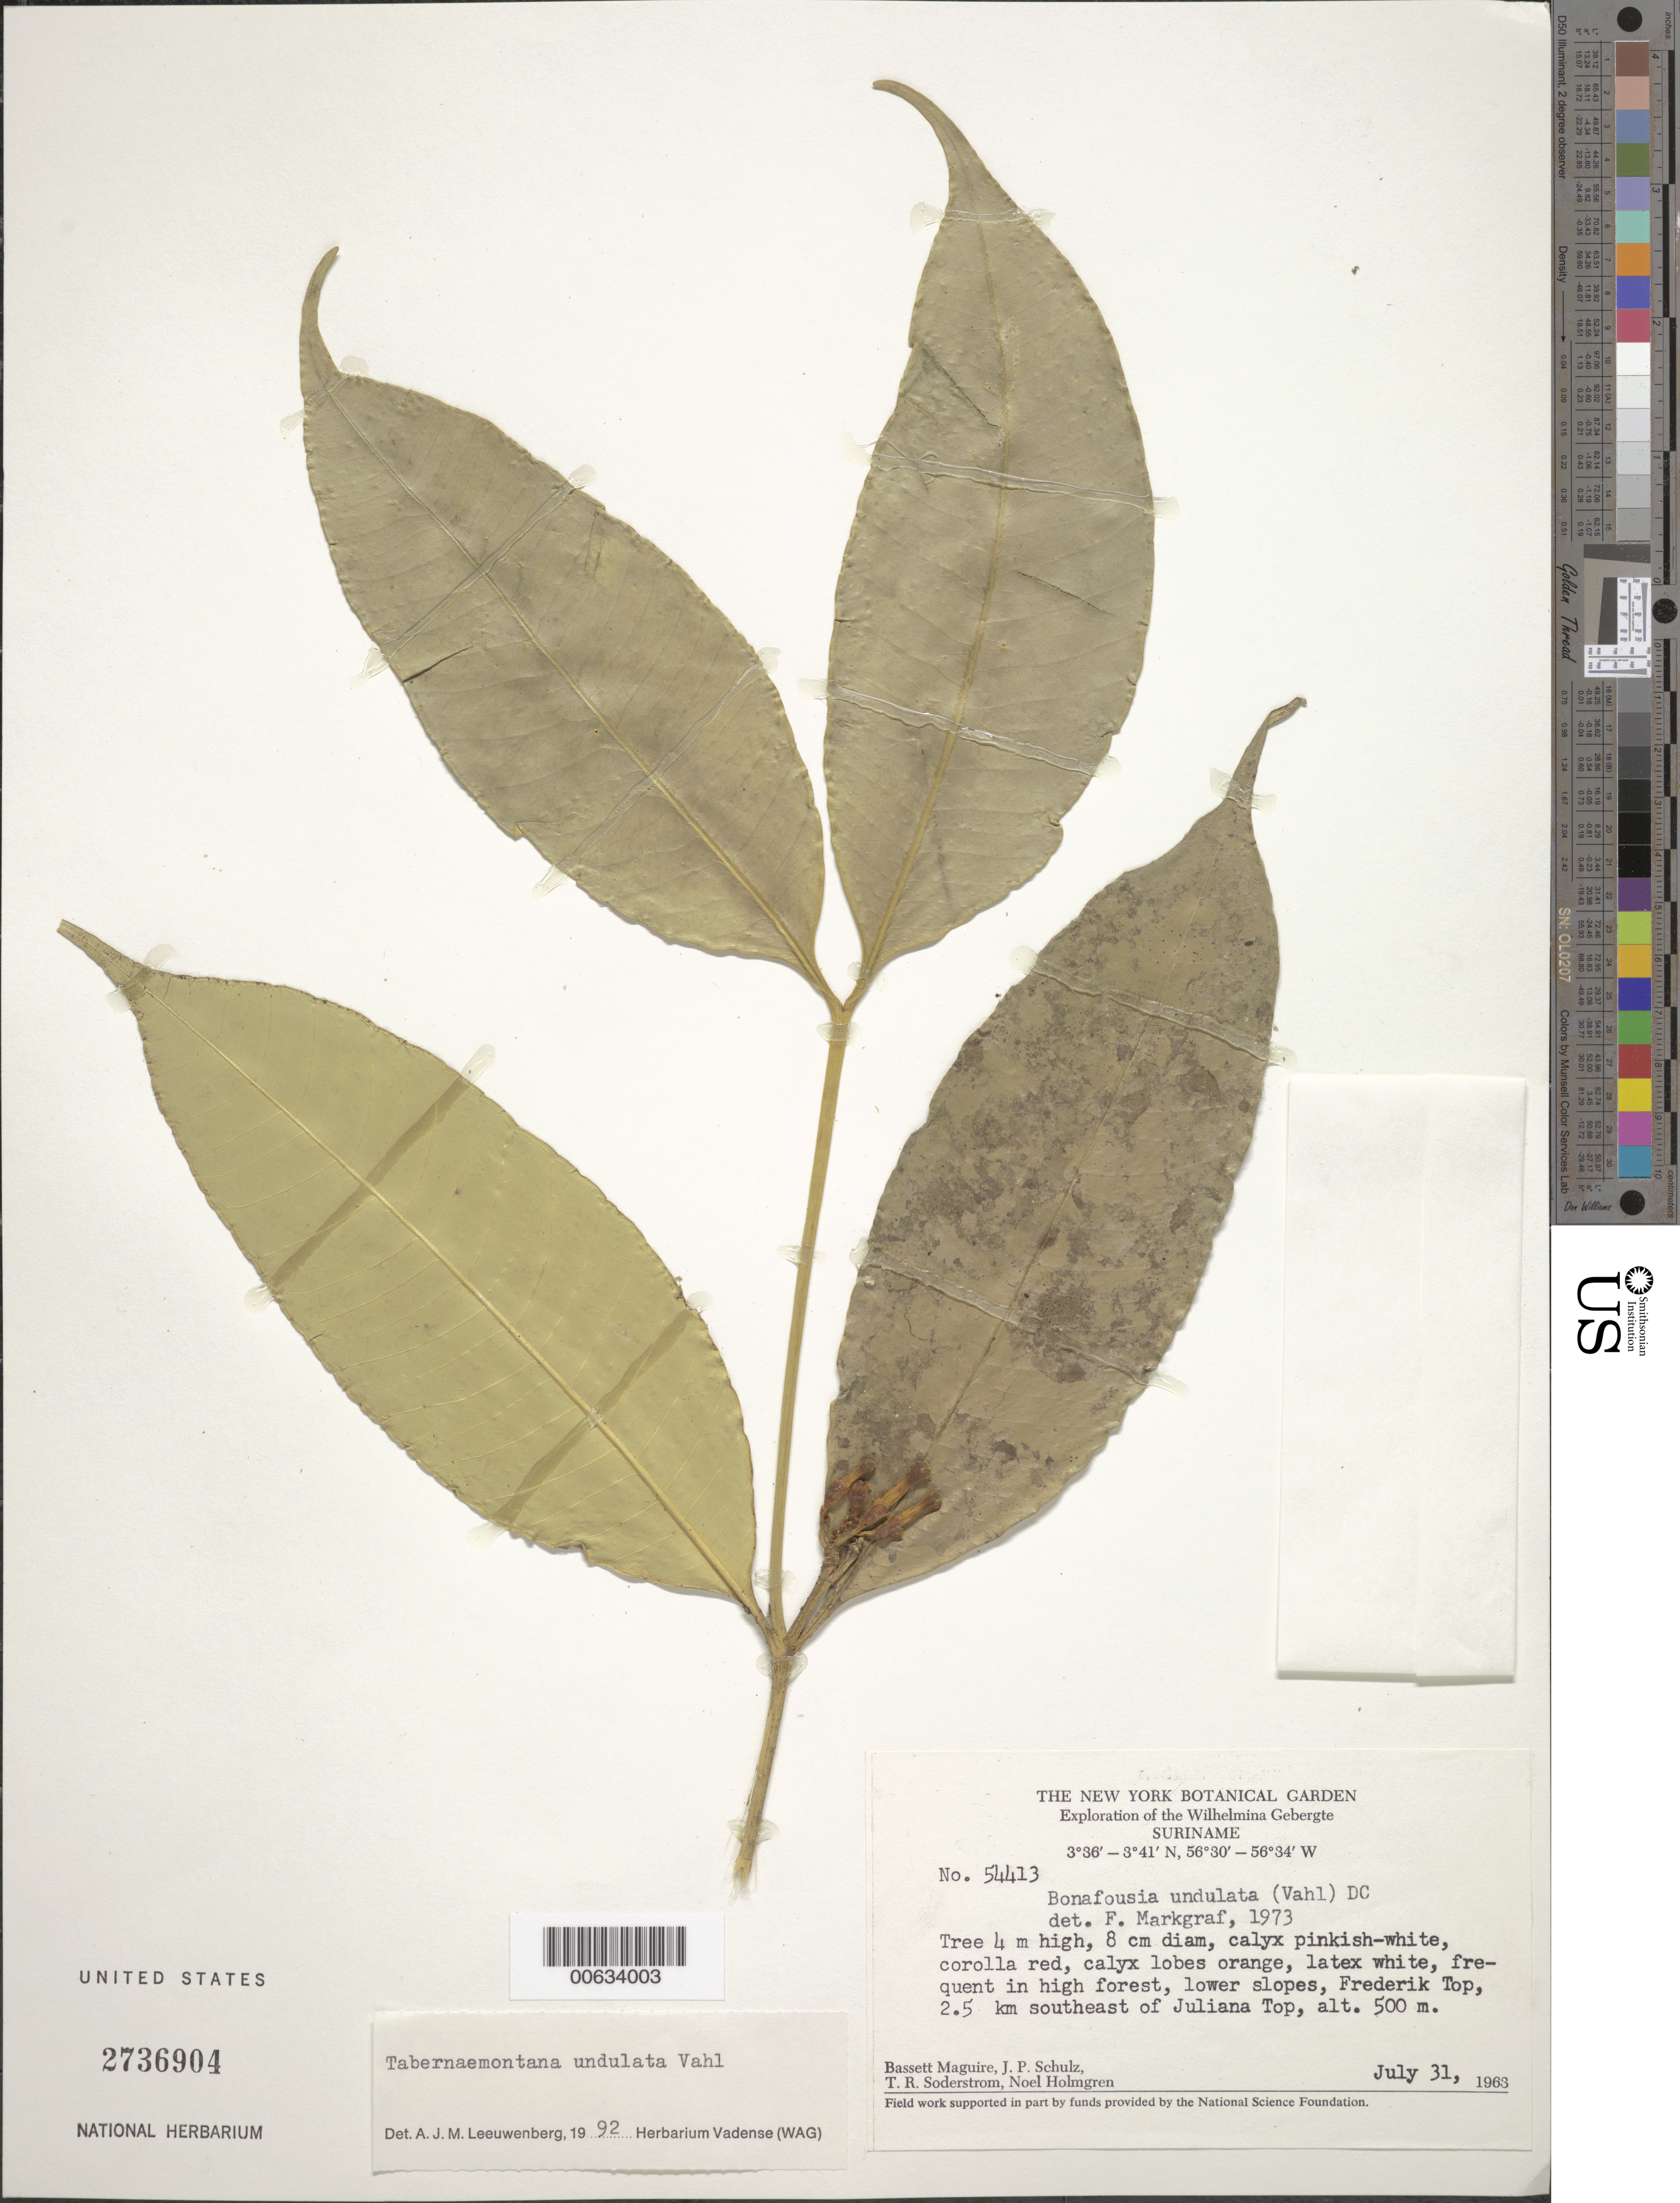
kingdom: Plantae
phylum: Tracheophyta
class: Magnoliopsida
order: Gentianales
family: Apocynaceae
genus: Tabernaemontana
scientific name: Tabernaemontana undulata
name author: Vahl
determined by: Leeuwenberg, A. J. M.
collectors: B. Maguire, J. P. Schulz, T. R. Soderstrom & N. H. Holmgren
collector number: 54413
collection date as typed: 31-Jul-63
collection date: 1963-07-31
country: Suriname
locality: Frederik Top, 2.5 km SE of Juliana Top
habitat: High forest, lower slopes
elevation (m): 500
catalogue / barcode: US 2736904